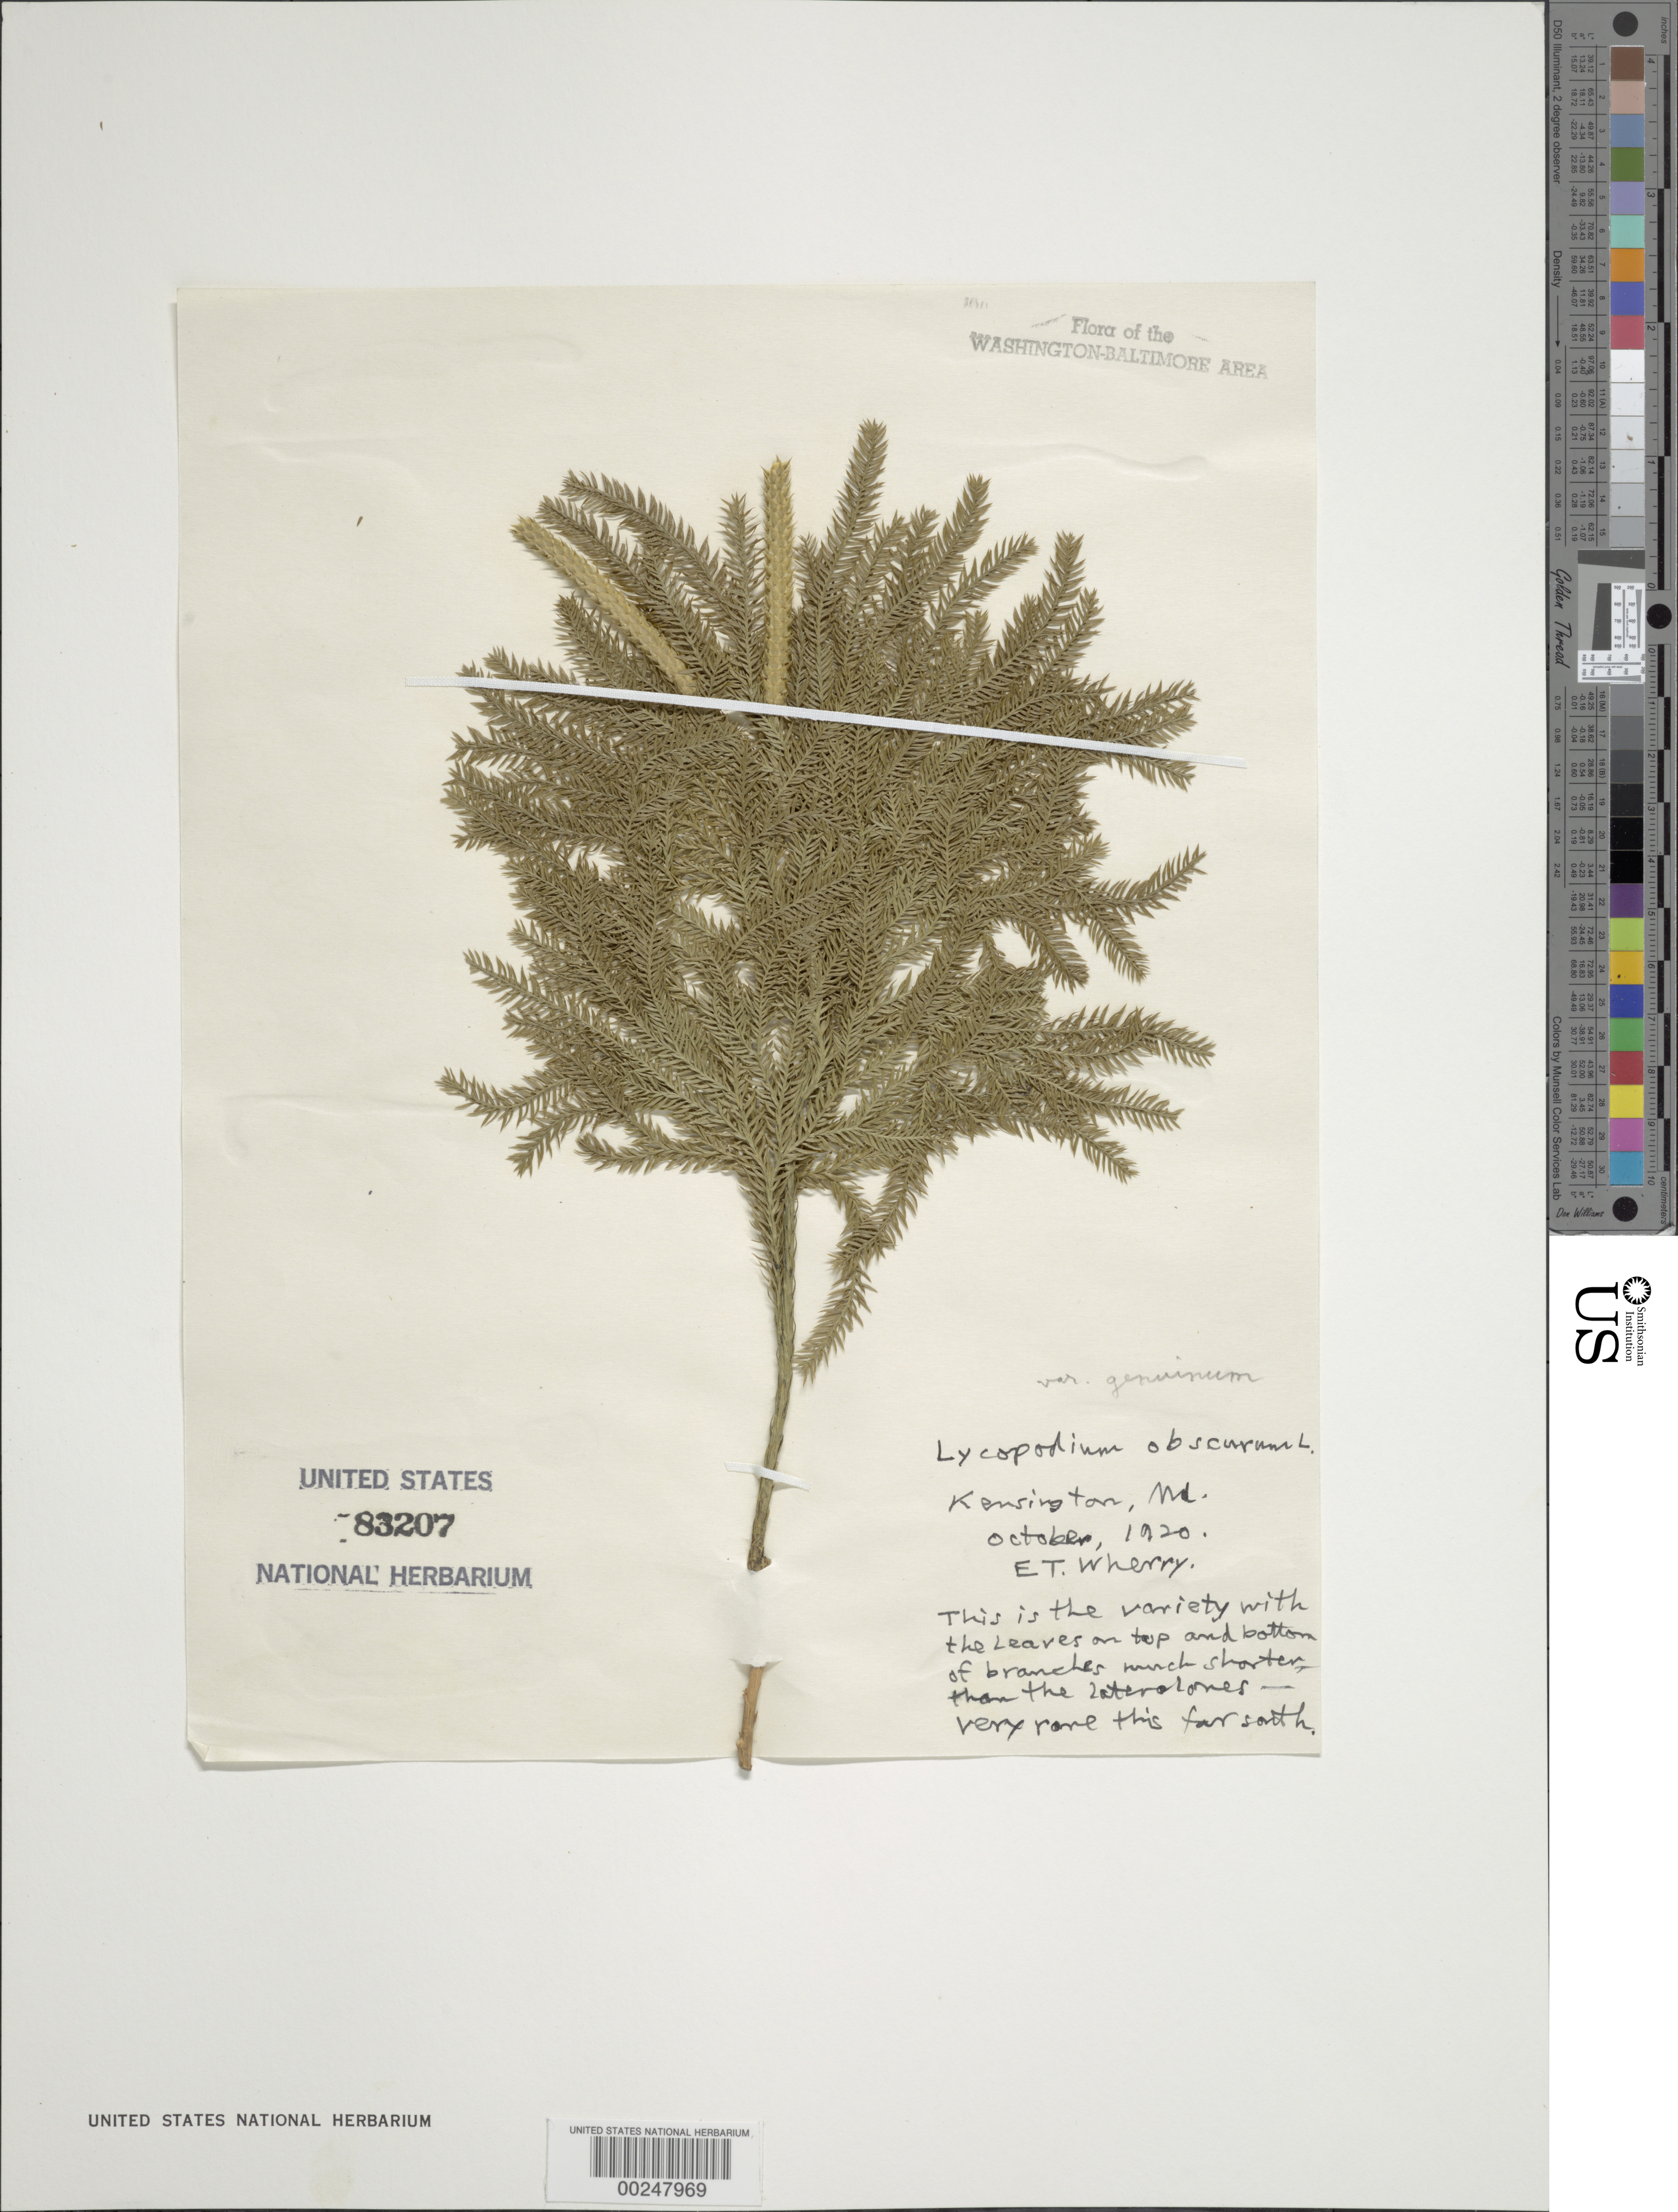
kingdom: Plantae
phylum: Tracheophyta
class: Lycopodiopsida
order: Lycopodiales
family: Lycopodiaceae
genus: Dendrolycopodium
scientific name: Dendrolycopodium obscurum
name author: (L.) A. Haines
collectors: E. T. Wherry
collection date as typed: Oct 1920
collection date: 1920-10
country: United States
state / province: Maryland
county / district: Montgomery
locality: Kensington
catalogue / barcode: US 83207